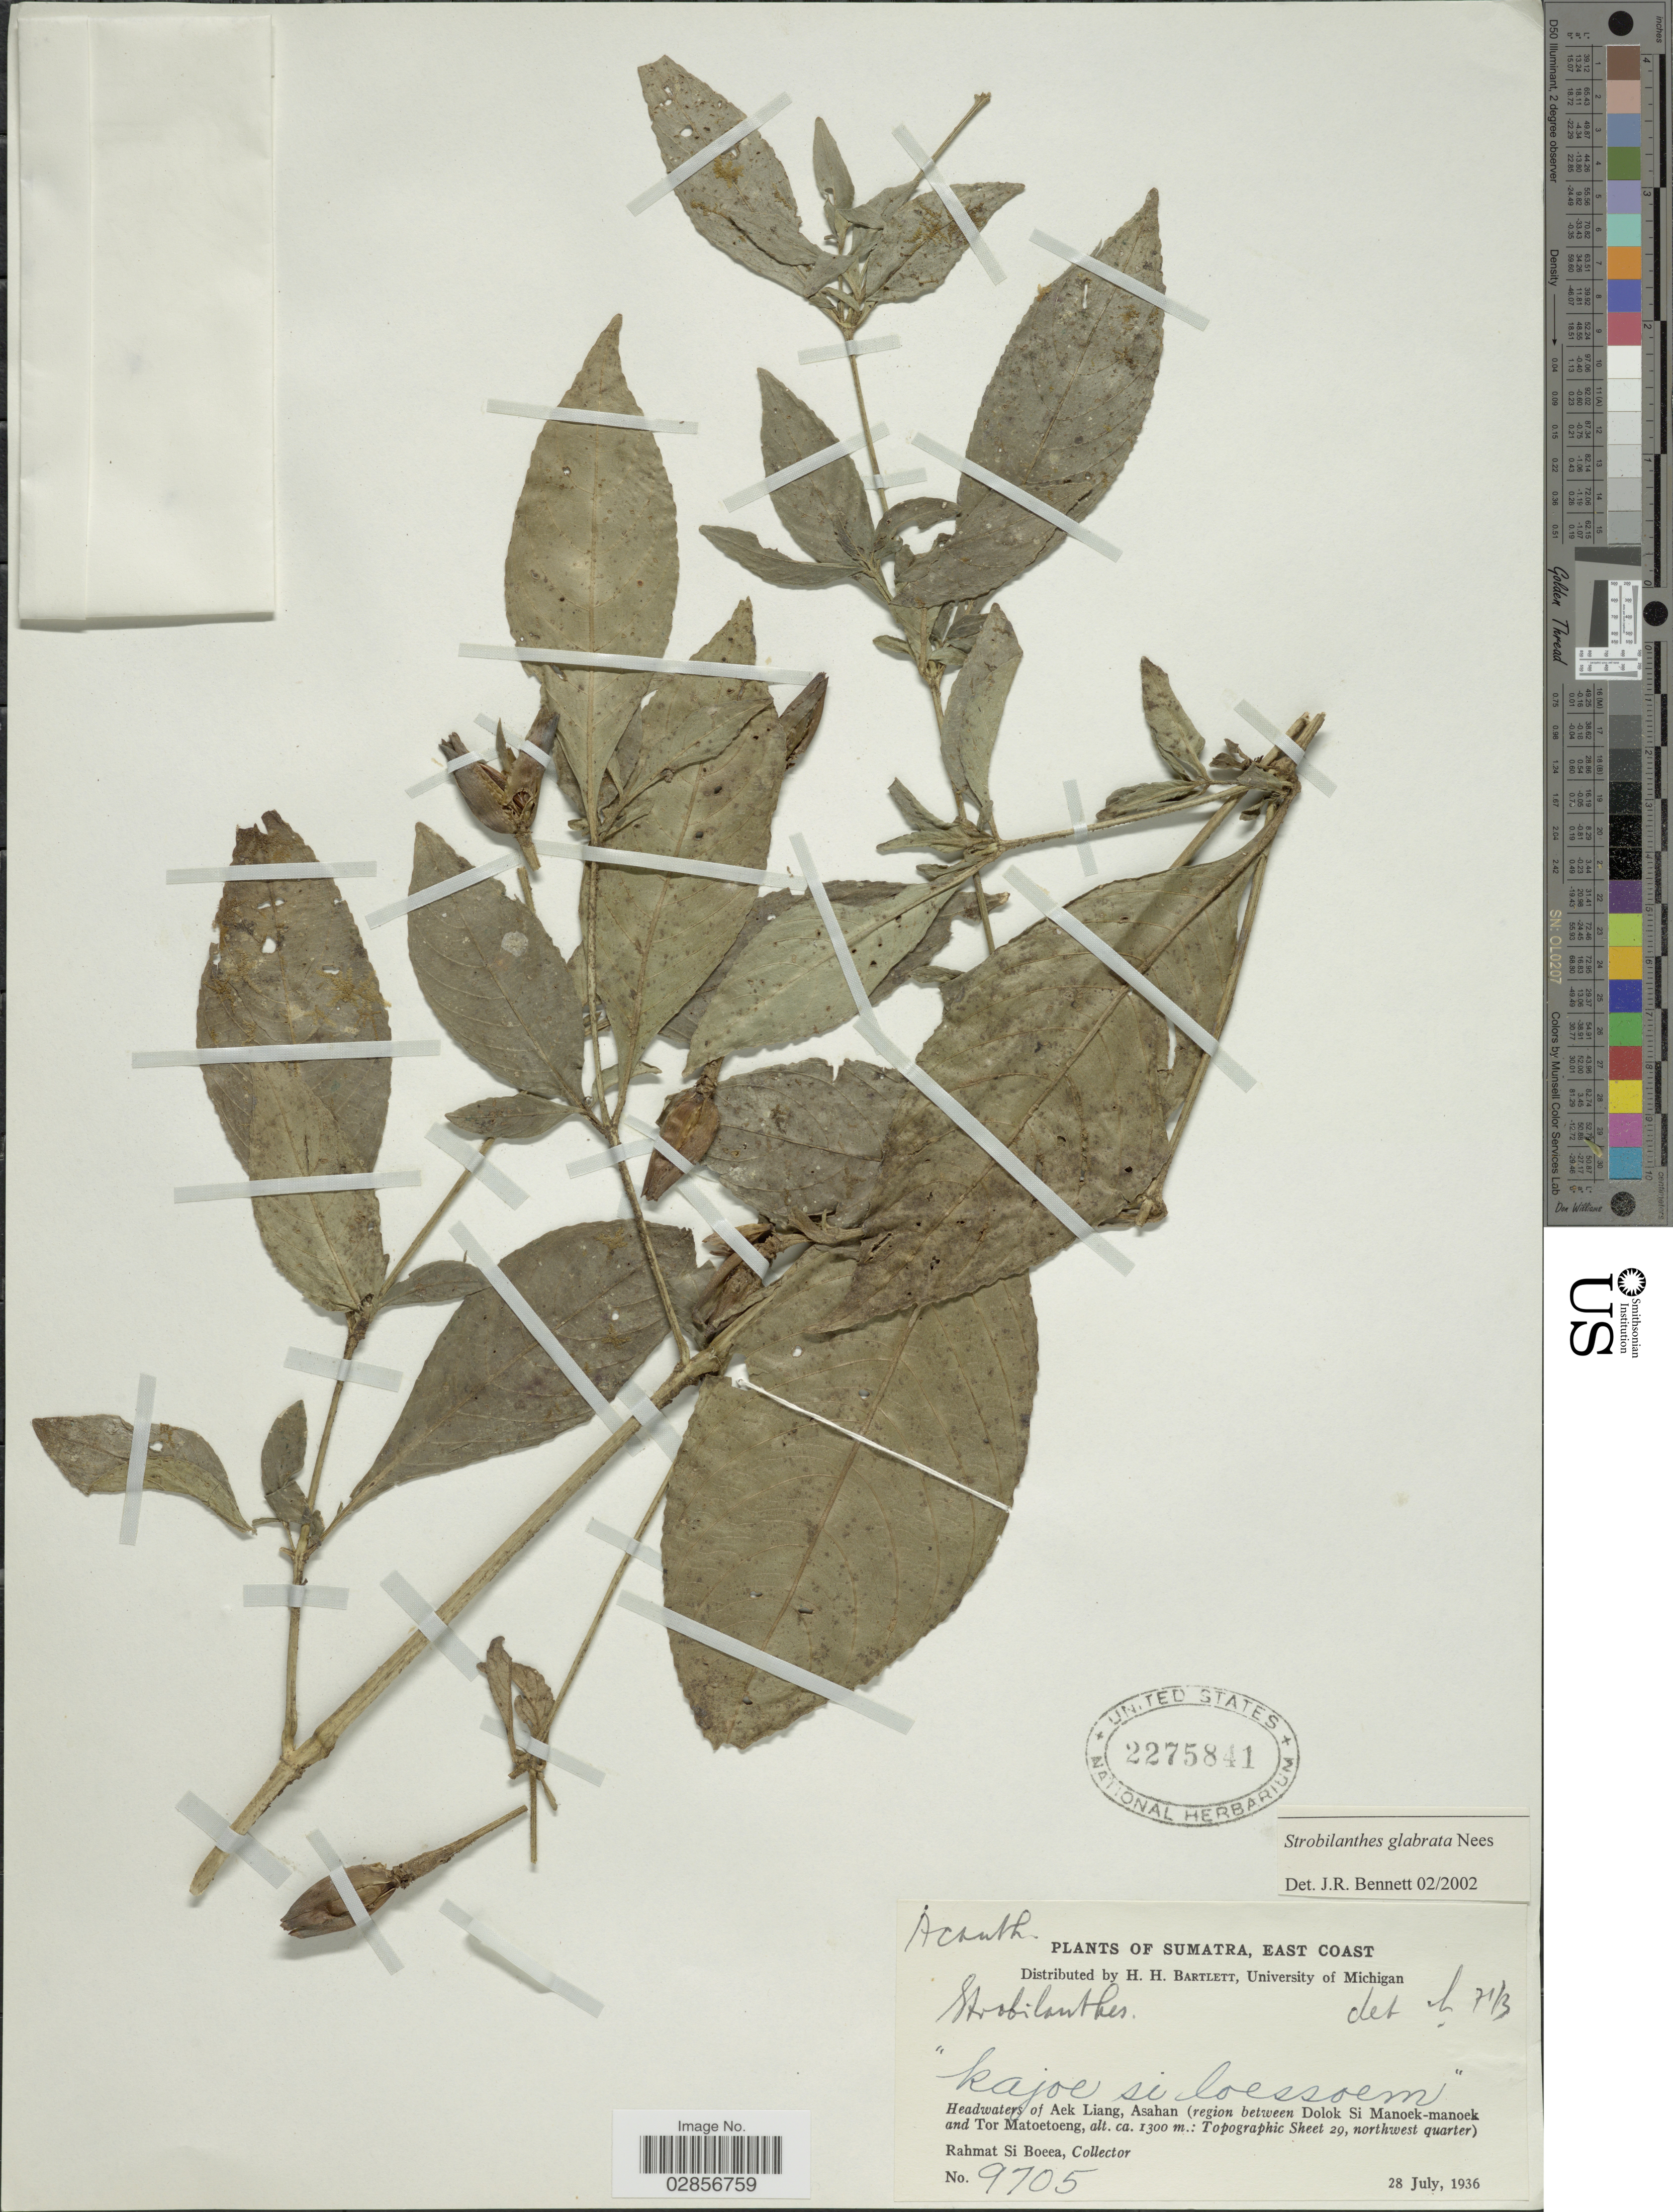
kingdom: Plantae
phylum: Tracheophyta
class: Magnoliopsida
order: Lamiales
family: Acanthaceae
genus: Strobilanthes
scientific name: Strobilanthes glabrata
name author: Nees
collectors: Rahmat Si Boeea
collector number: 9705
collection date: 1936-07-28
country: Indonesia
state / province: Sumatra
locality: East Coast. Headwaters of Aek Liang (region between Dolok Si Manoek-manoek and Tor Matoetoeng, Topographic Sheet 29, northwest quarter).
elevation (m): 1300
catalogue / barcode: US 2275841